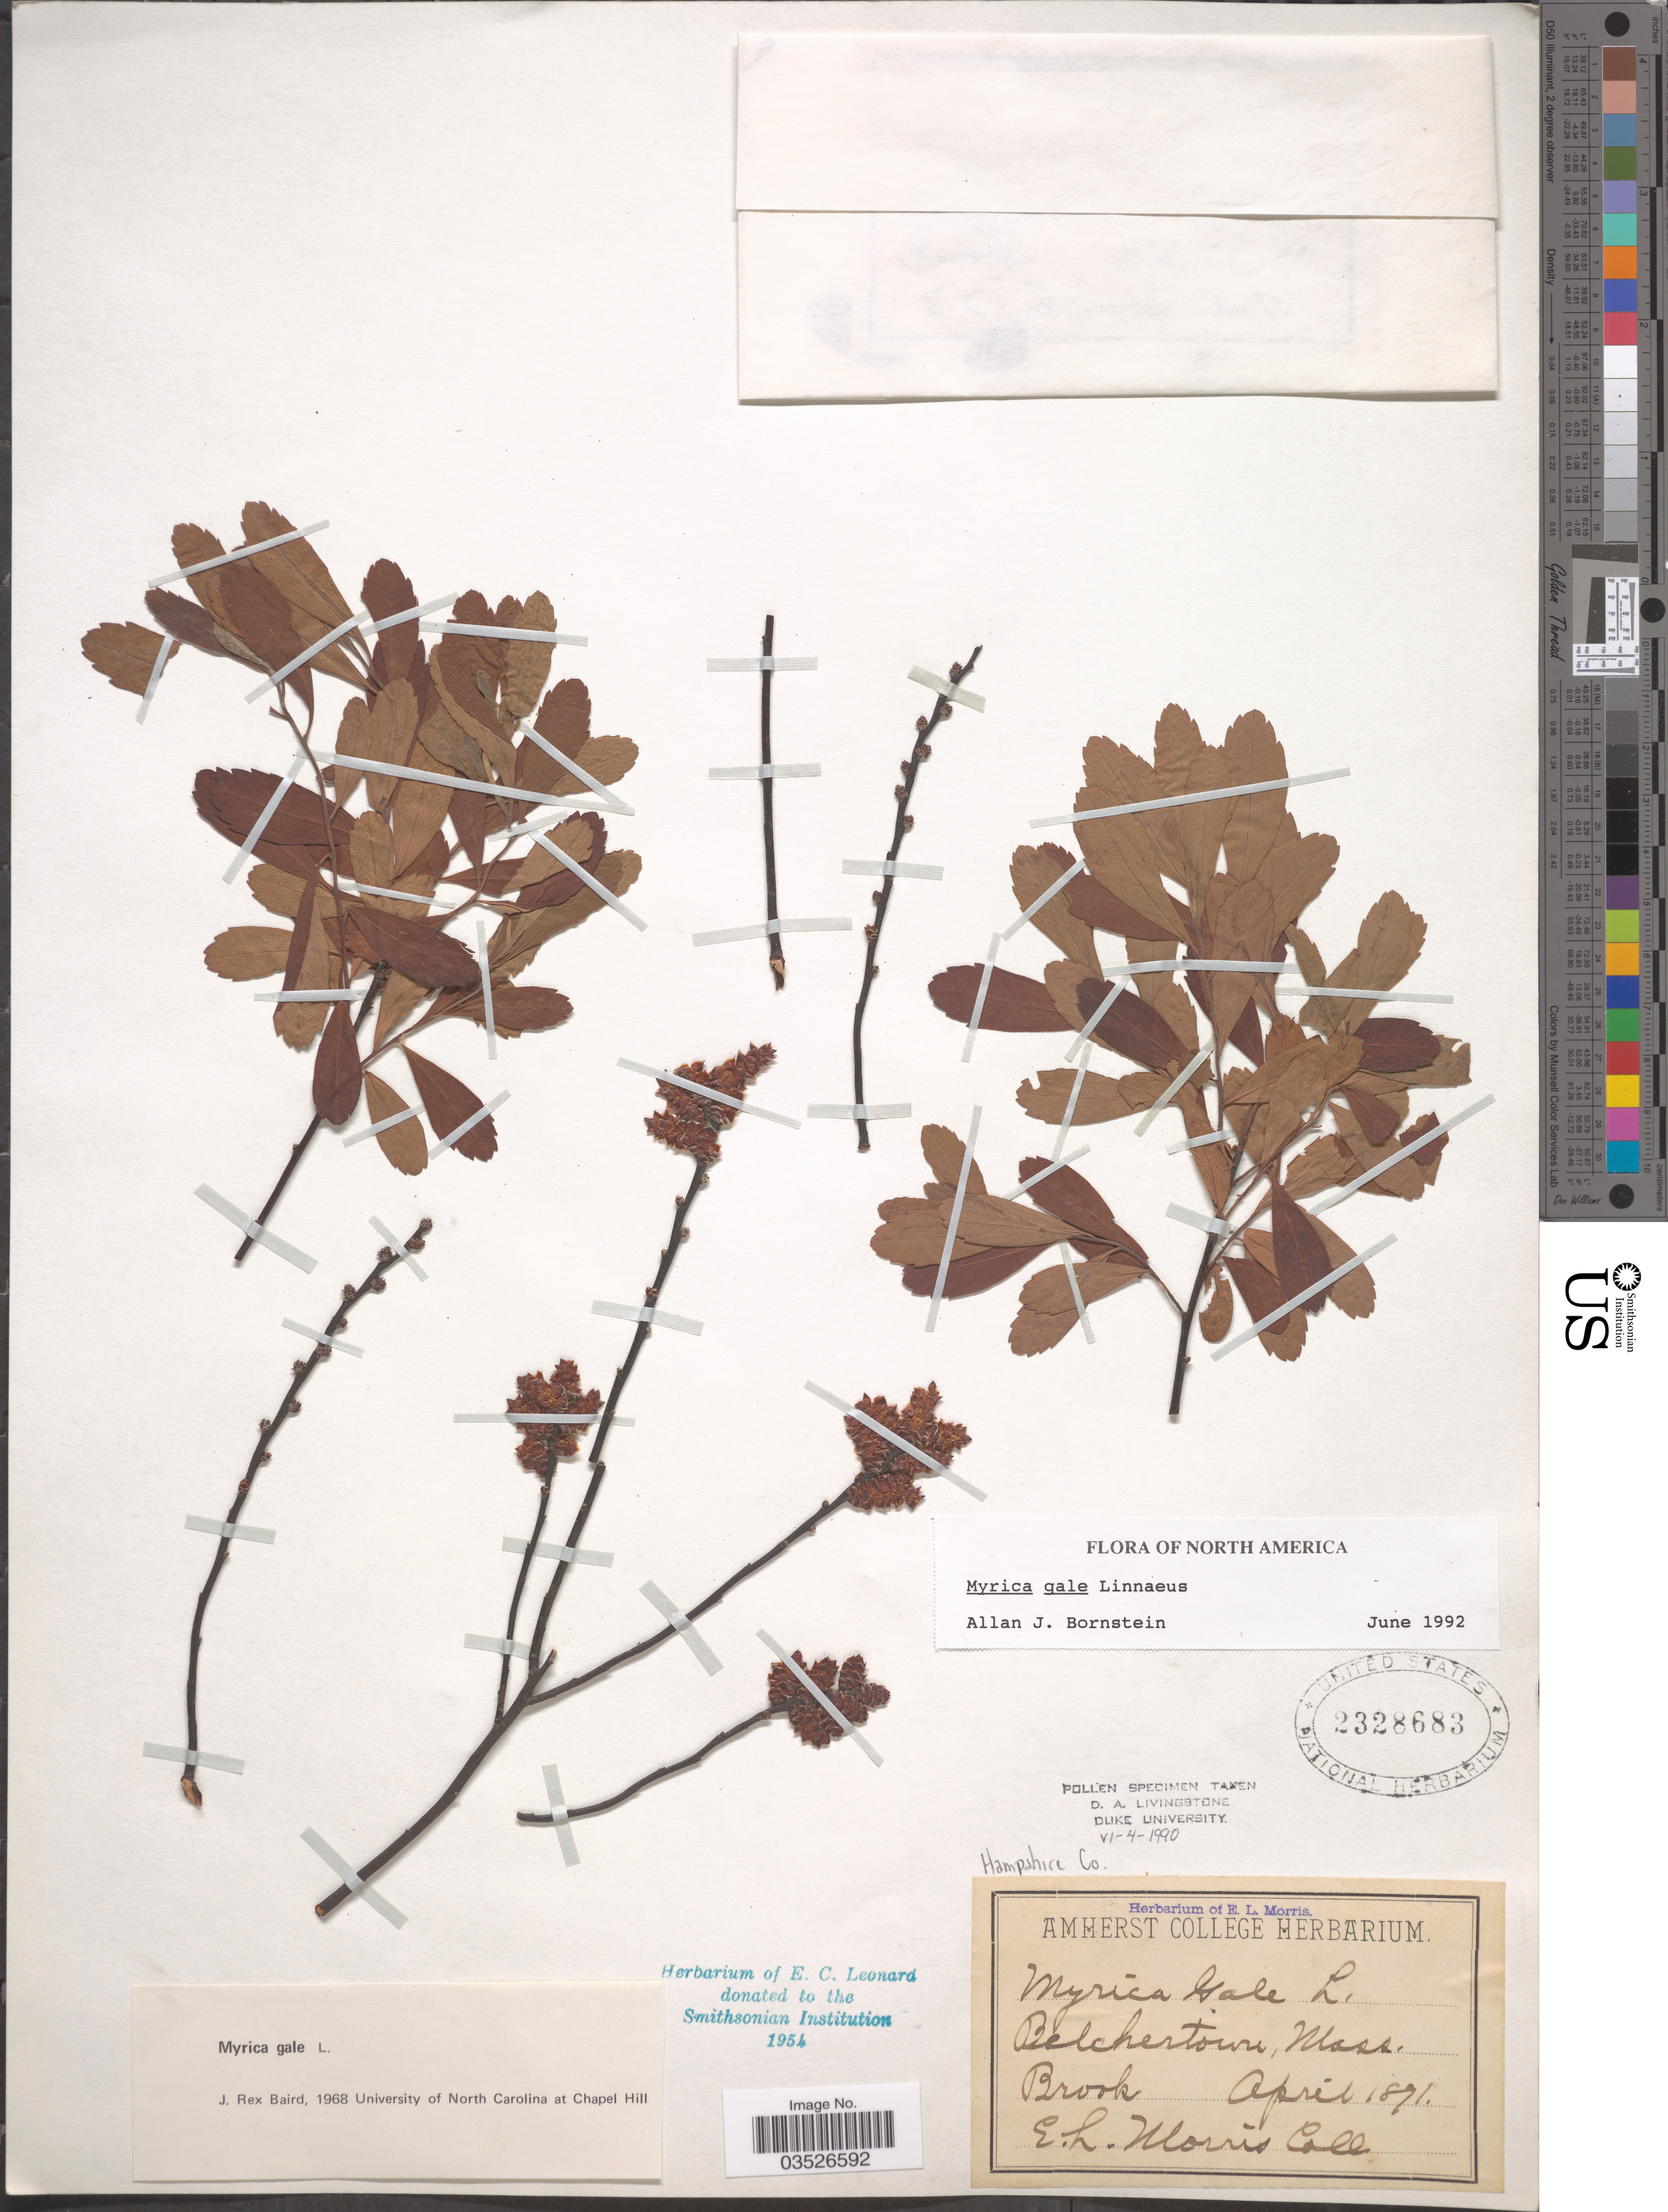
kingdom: Plantae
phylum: Tracheophyta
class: Magnoliopsida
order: Fagales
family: Myricaceae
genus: Myrica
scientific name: Myrica gale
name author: L.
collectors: E. Morris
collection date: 1891-04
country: United States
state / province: Massachusetts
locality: Belchertown. Hampshire Co.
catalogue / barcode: US 2328683